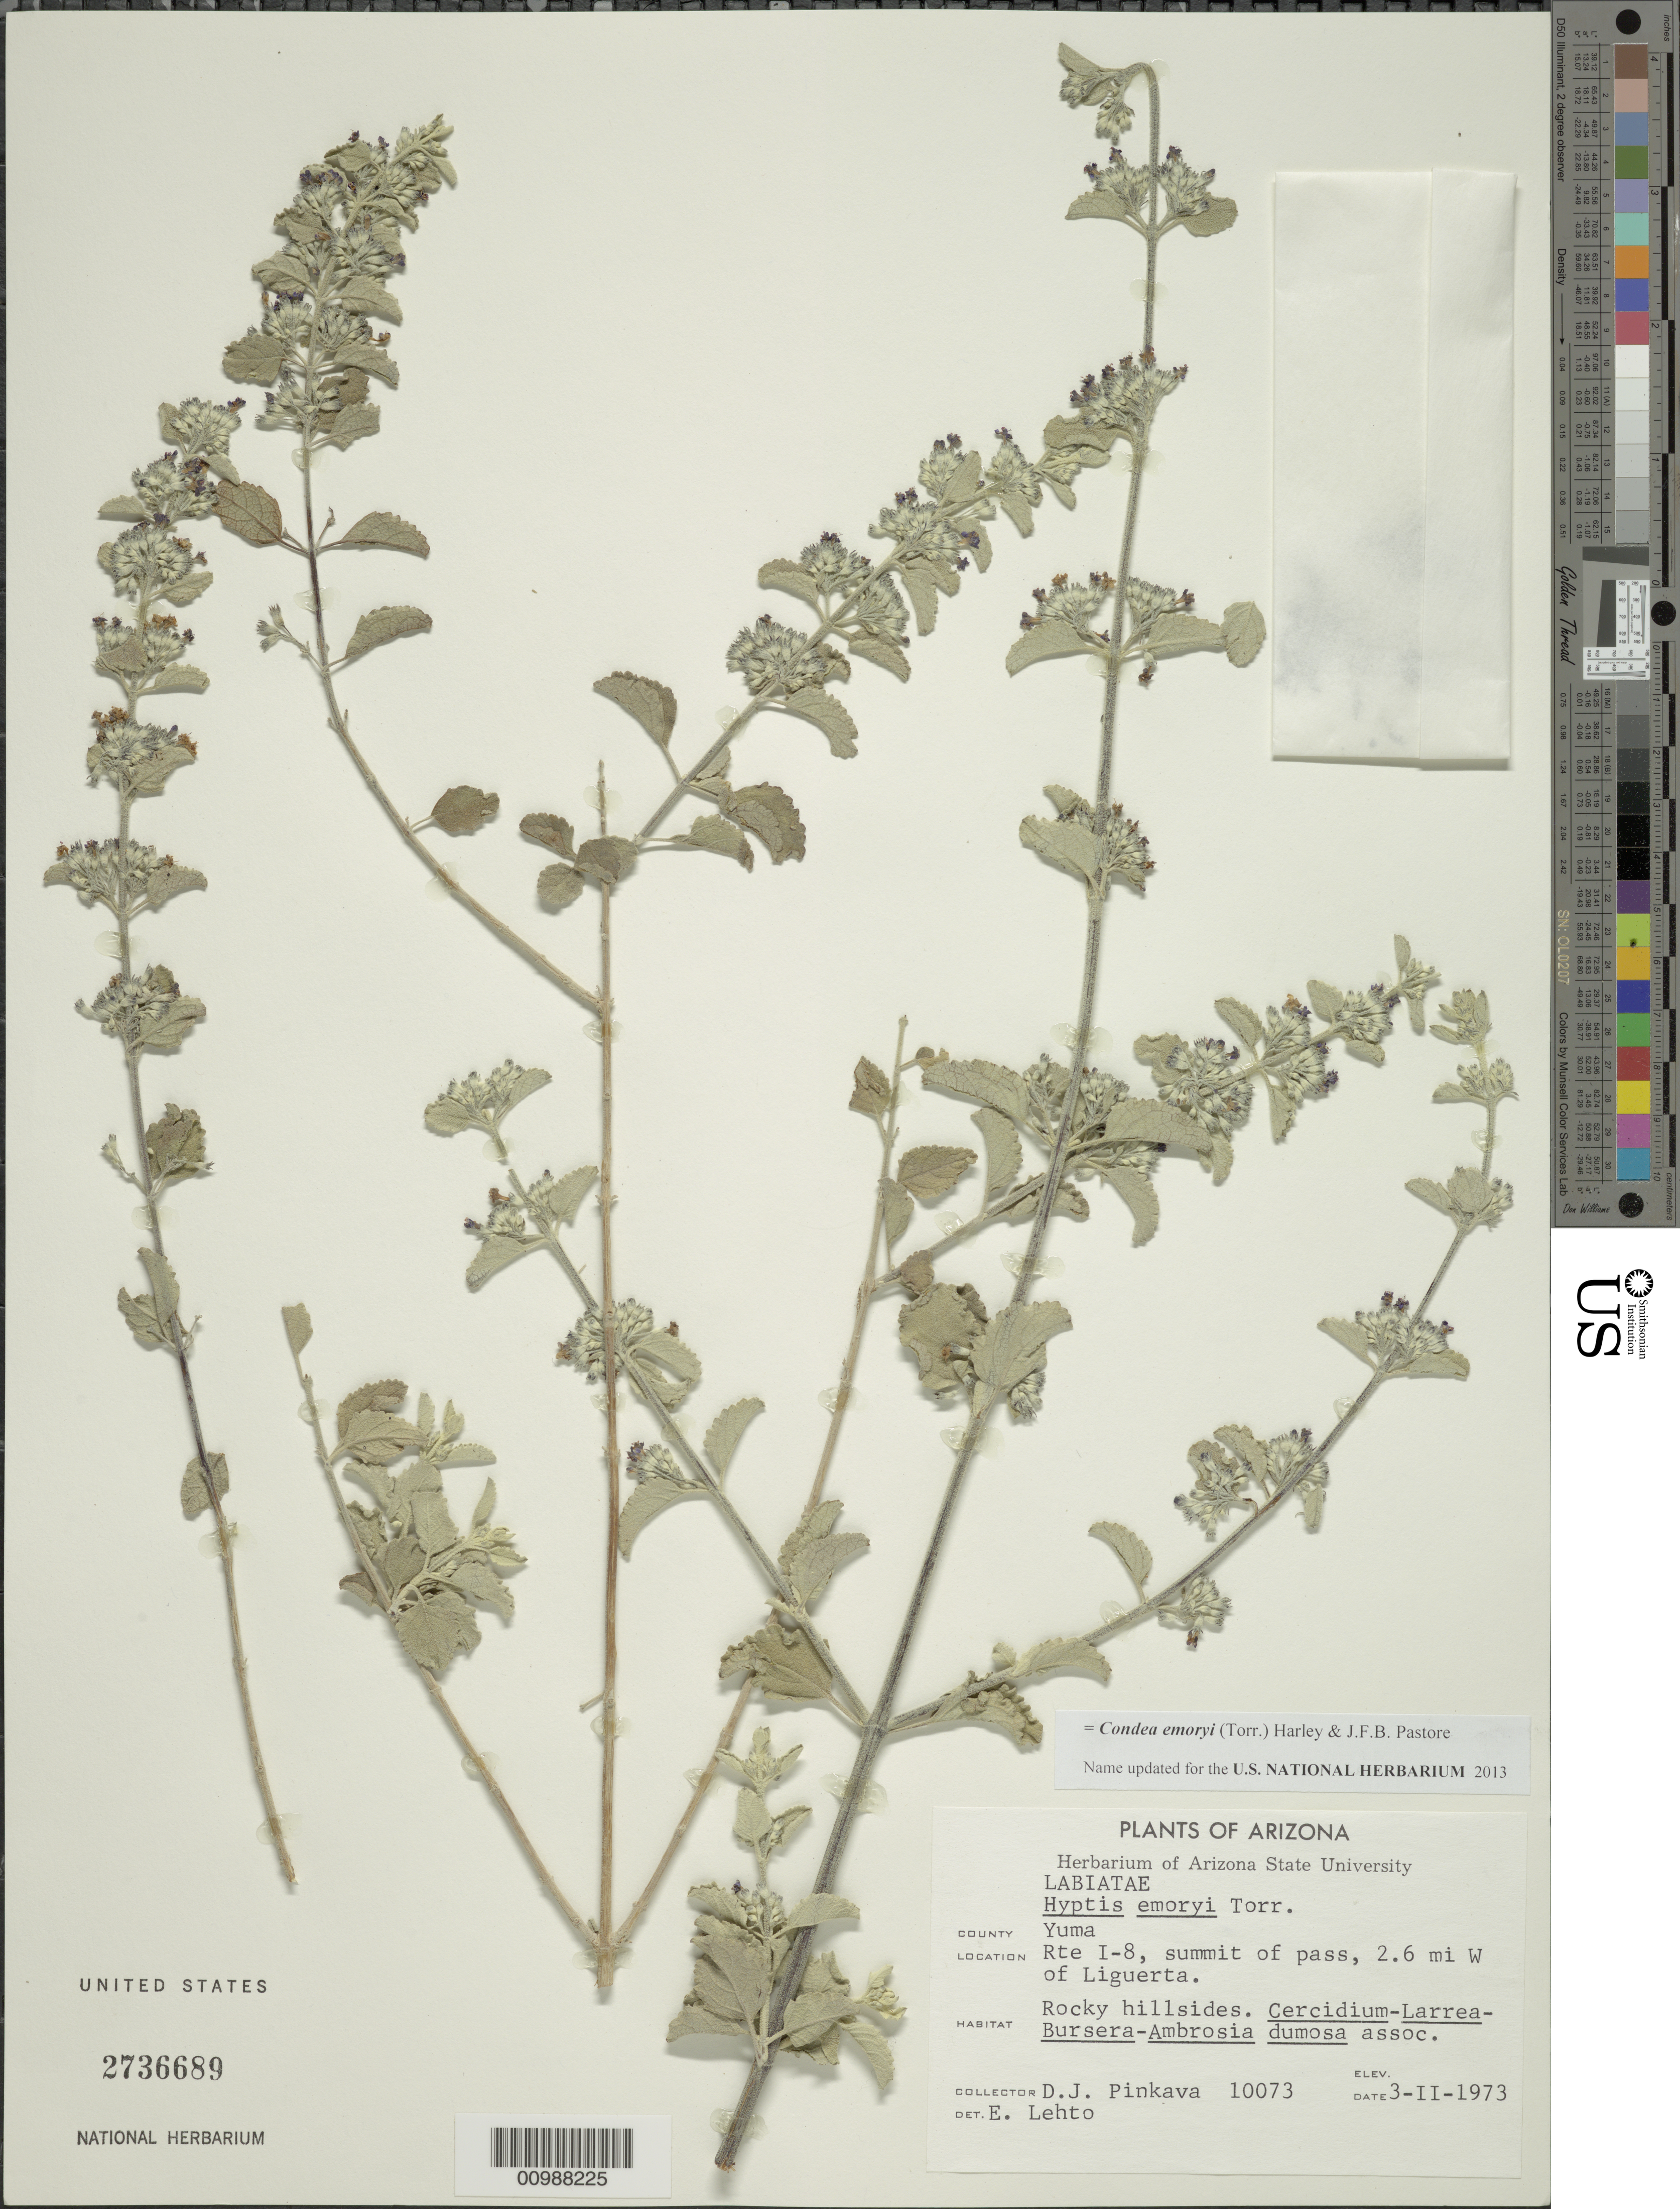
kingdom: Plantae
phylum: Tracheophyta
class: Magnoliopsida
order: Lamiales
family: Lamiaceae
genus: Condea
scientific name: Condea emoryi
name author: (Torr.) Harley & J.F.B. Pastore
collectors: D. Pinkava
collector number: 10073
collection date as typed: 03 Feb 1973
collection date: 1973-02-03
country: United States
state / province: Arizona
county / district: Yuma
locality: Route I-8, summit of pass, 2.6 miles west of Ligerta. Rocky hillsides.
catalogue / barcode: US 2736689